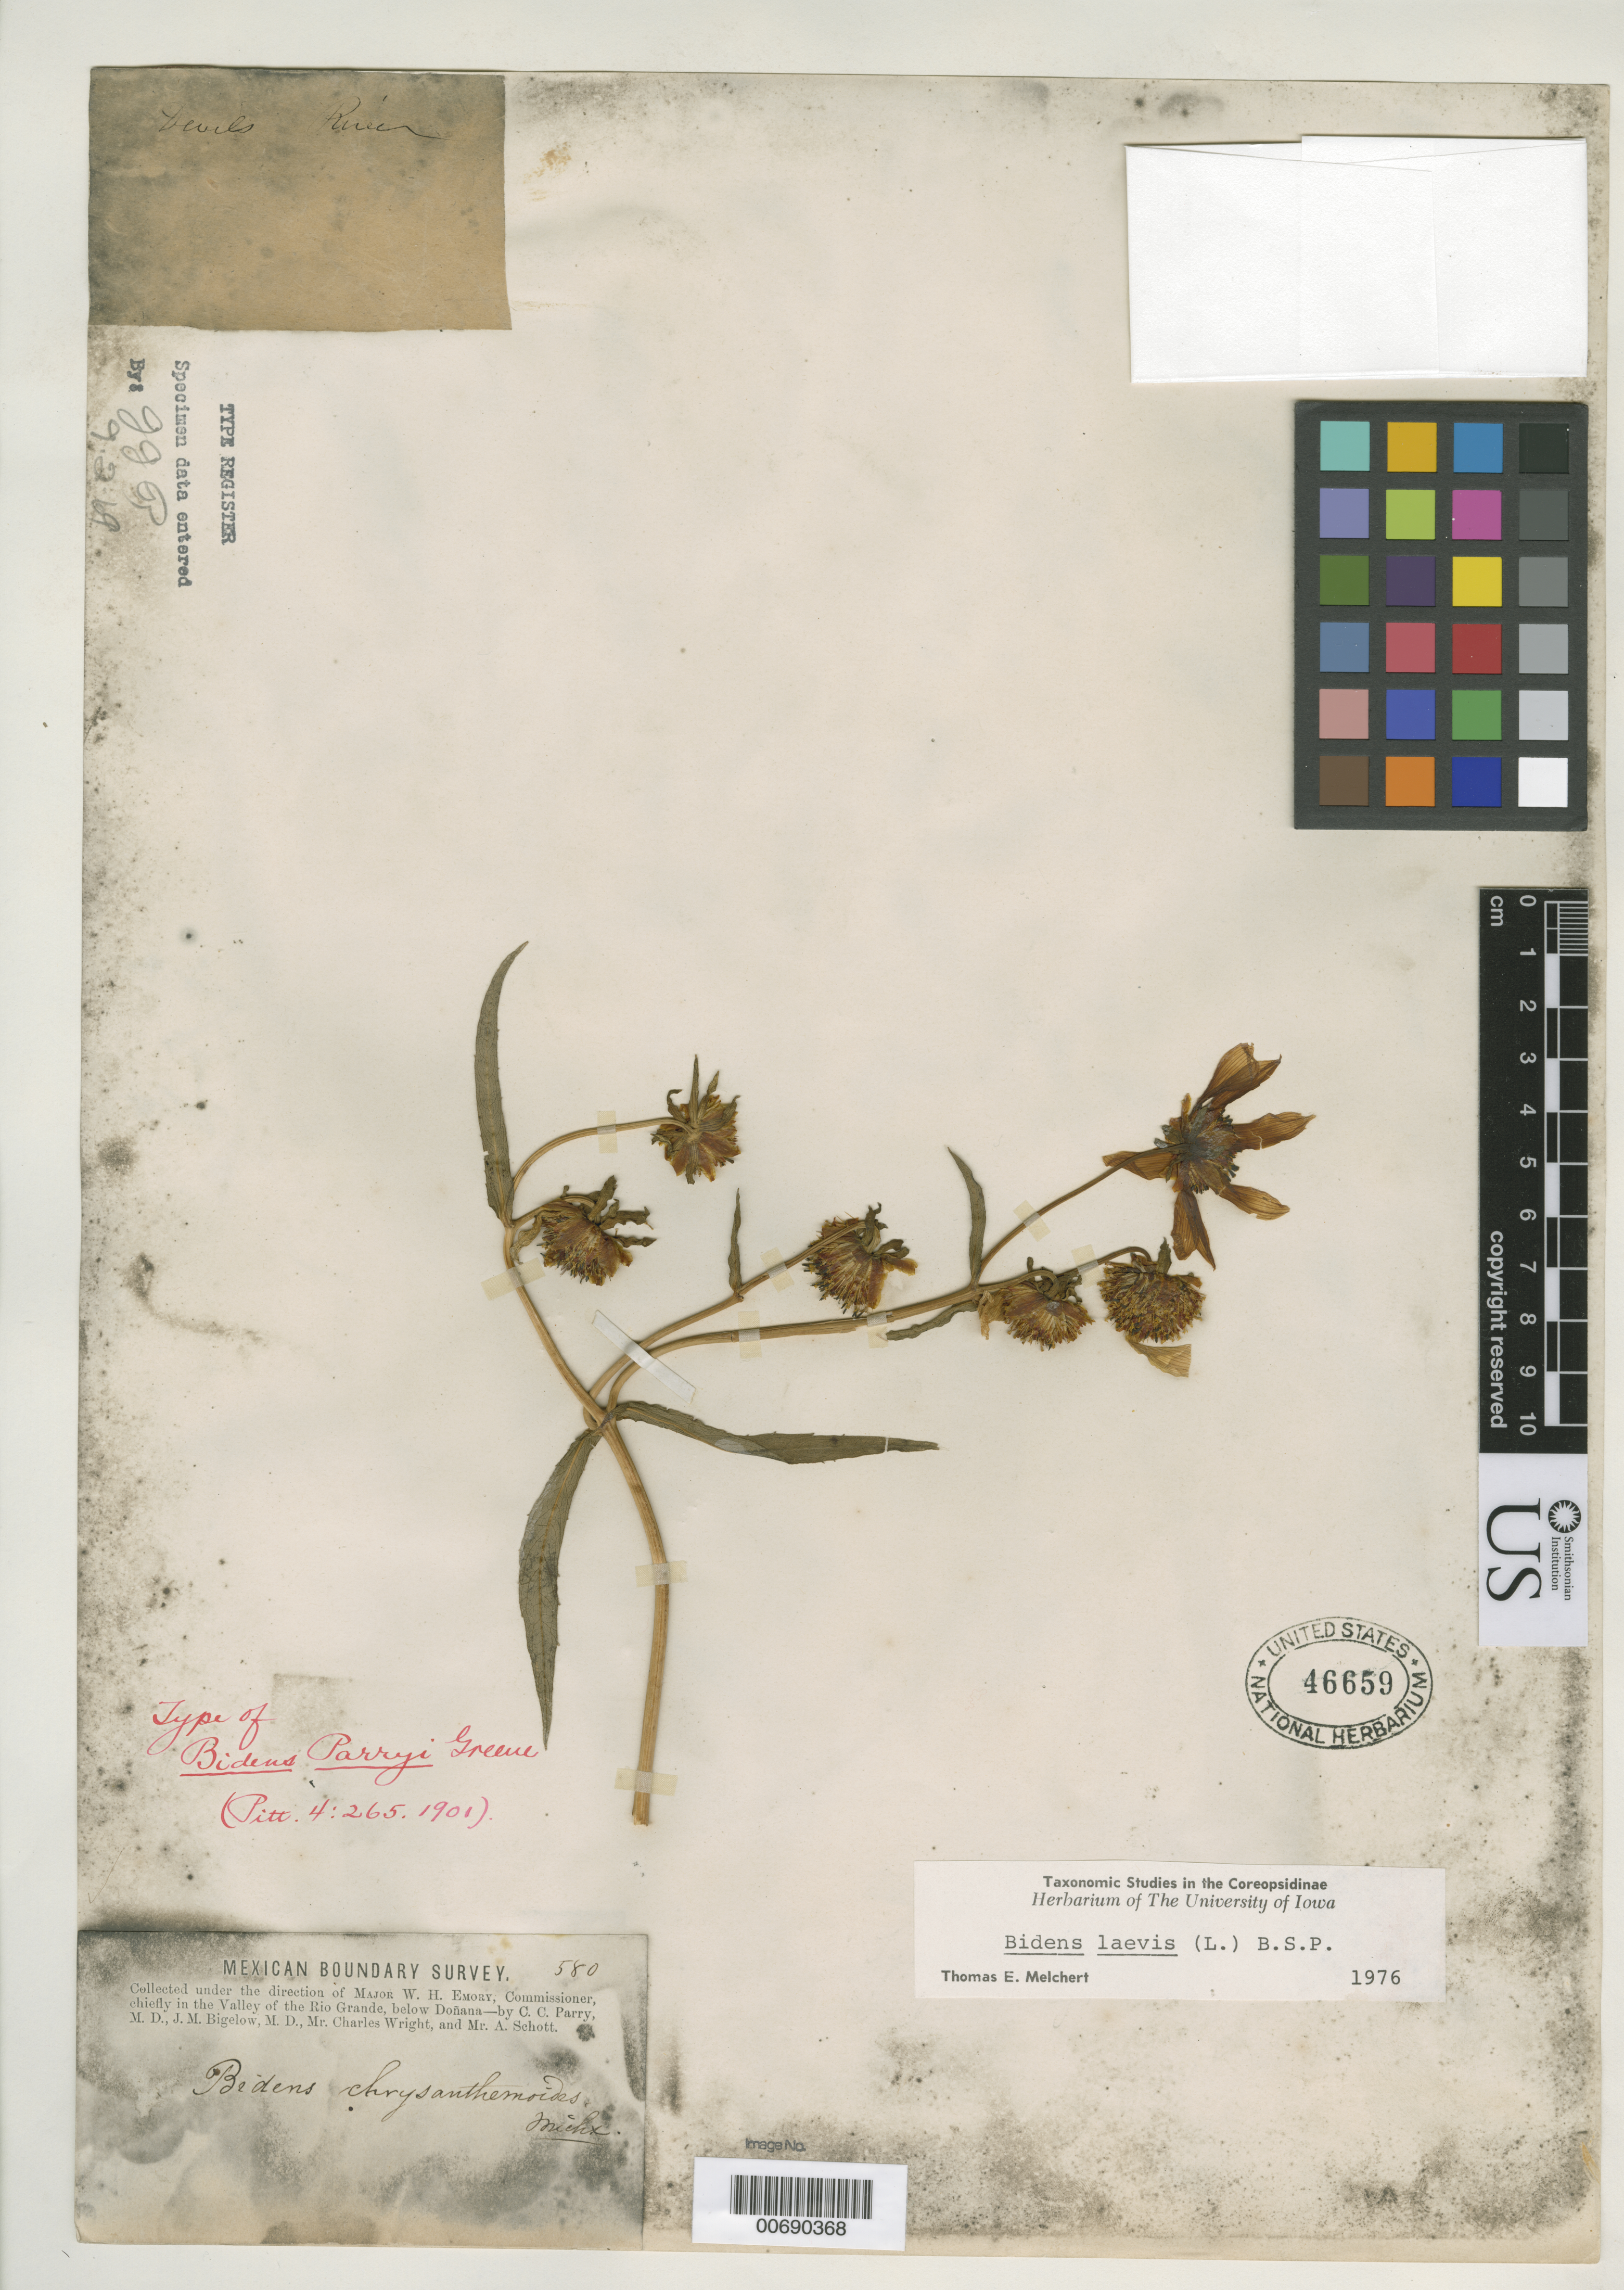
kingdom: Plantae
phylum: Tracheophyta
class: Magnoliopsida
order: Asterales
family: Asteraceae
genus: Bidens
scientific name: Bidens parryi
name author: Greene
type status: Syntype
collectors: W. H. Emory, C. C. Parry, J. M. Bigelow, C. Wright & A. C. V. Schott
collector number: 580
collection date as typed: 1855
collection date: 1855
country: Mexico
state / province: Chihuahua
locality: Valley of Rio Grande, below Donana.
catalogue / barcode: US 46659